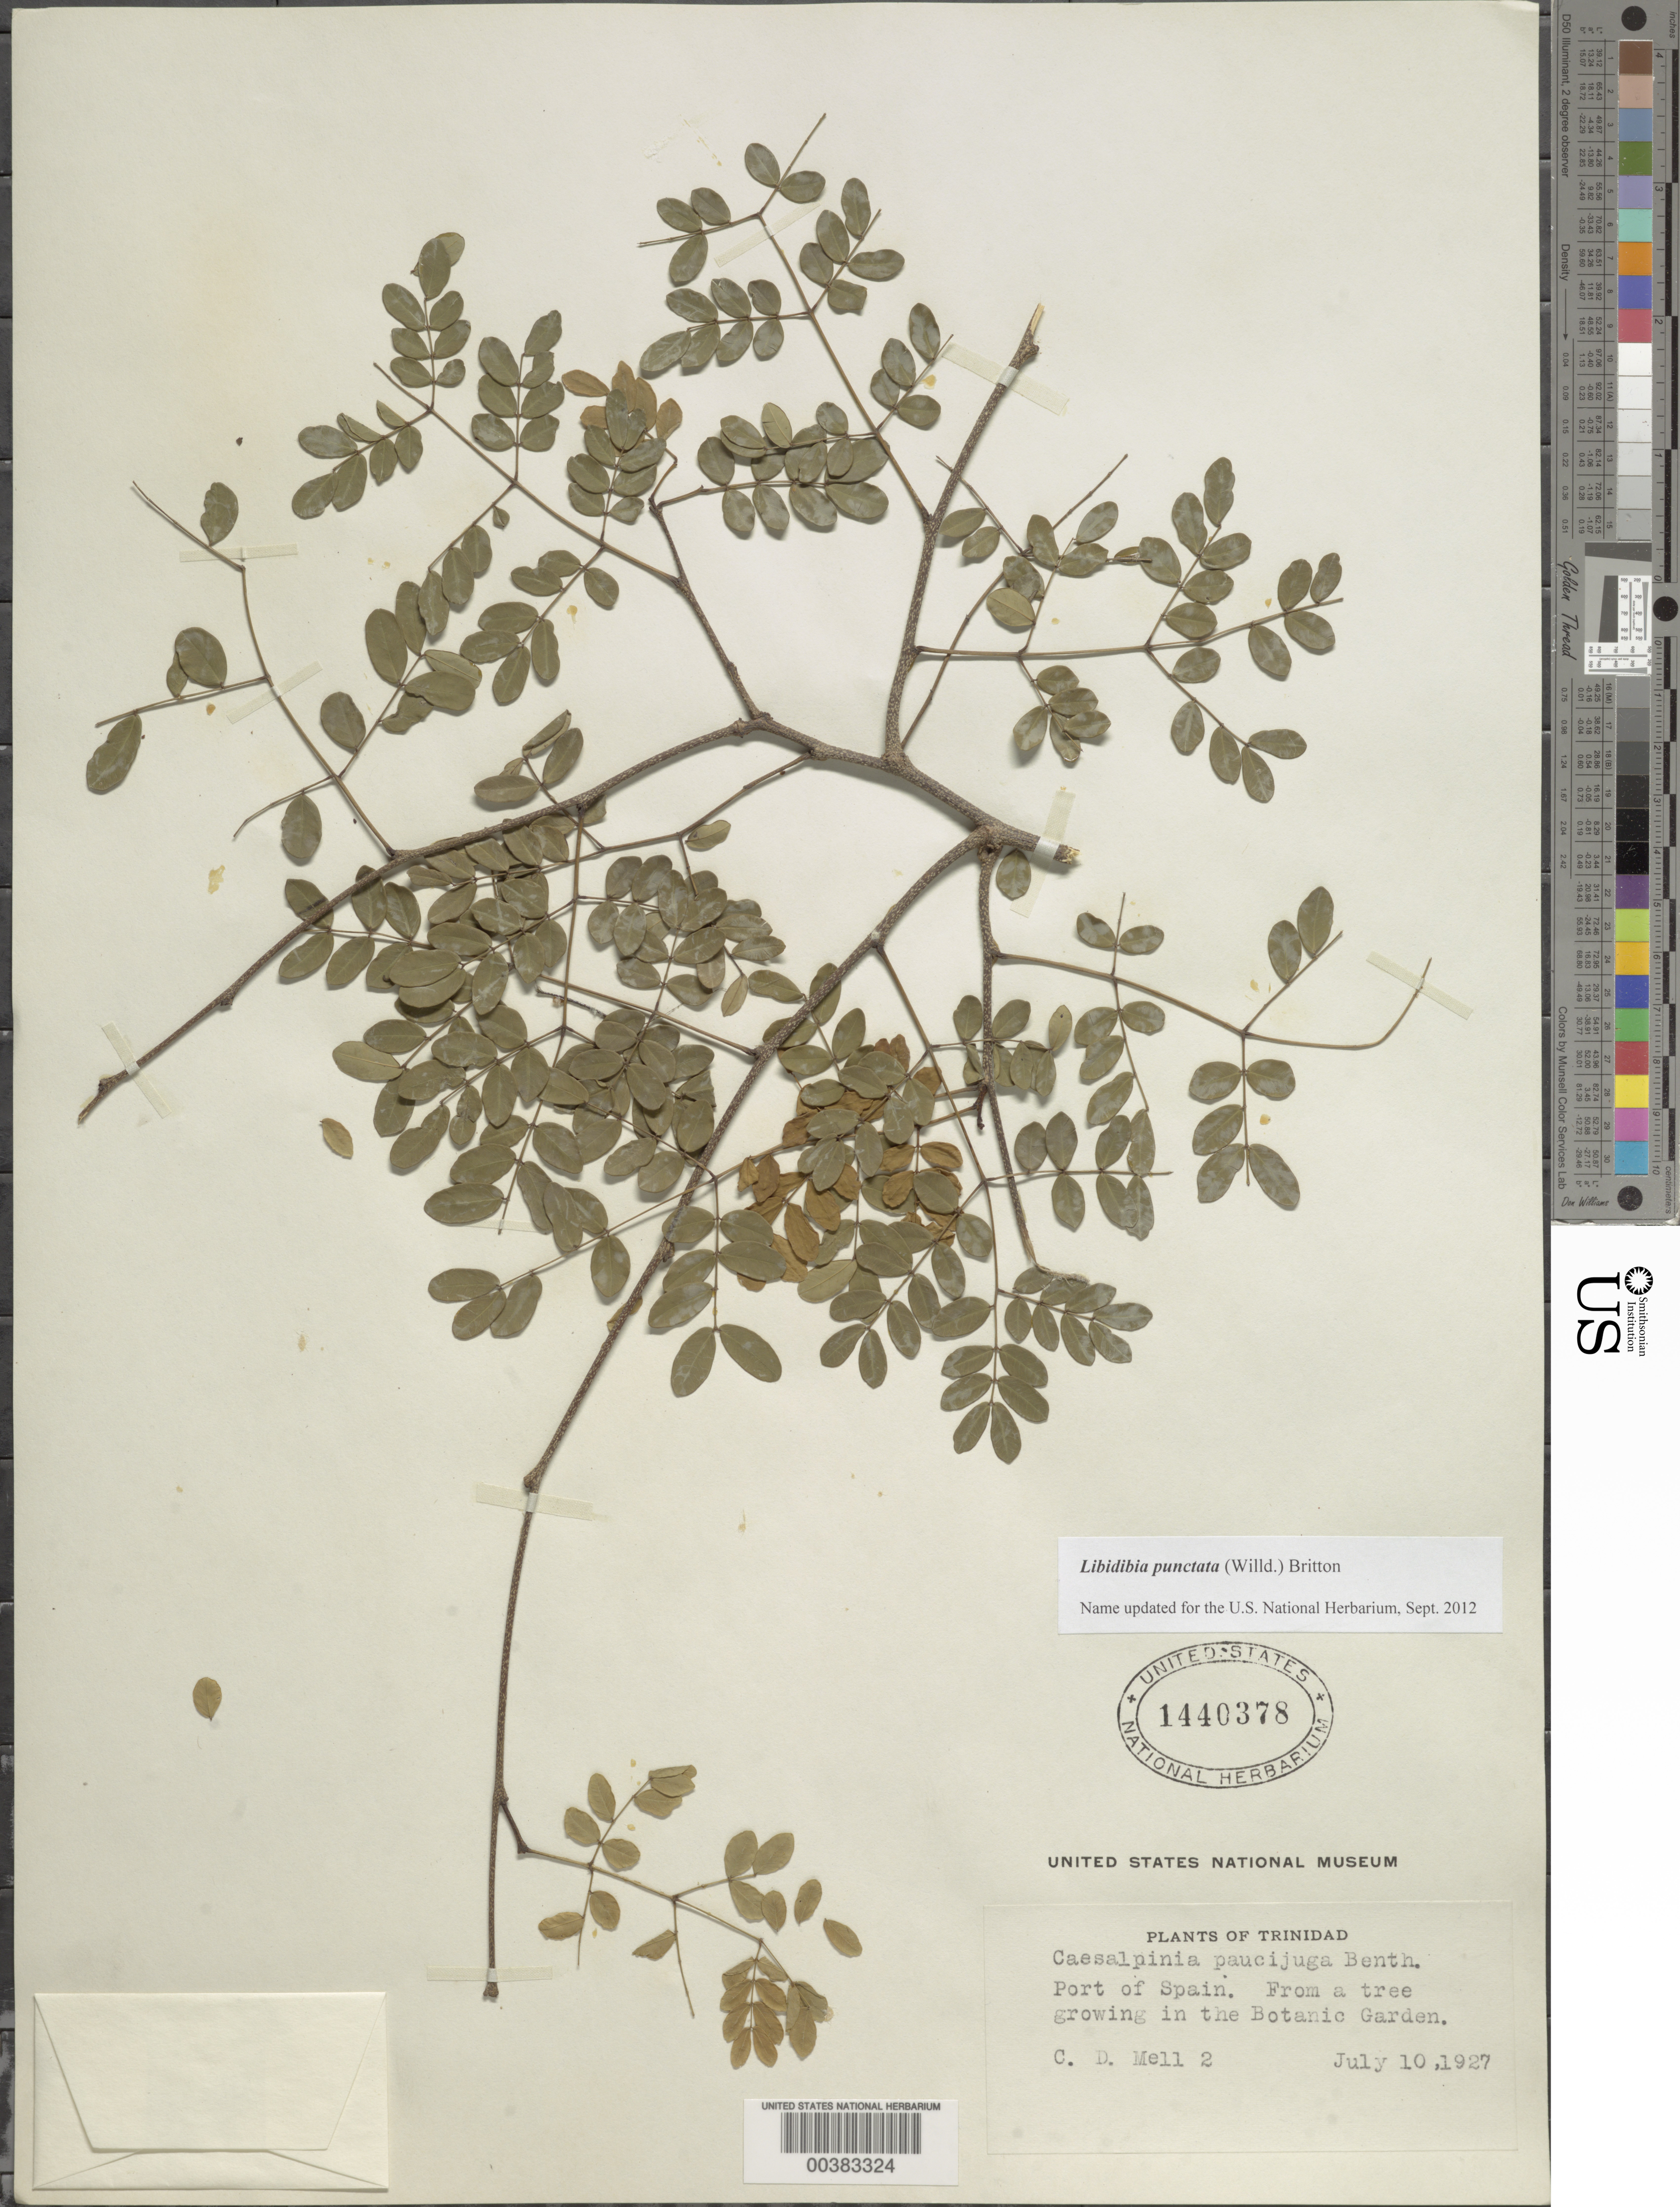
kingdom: Plantae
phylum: Tracheophyta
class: Magnoliopsida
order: Fabales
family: Fabaceae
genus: Libidibia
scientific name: Libidibia punctata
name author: (Willd.) Britton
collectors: C. D. Mell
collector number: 2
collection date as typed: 10 Jul 1927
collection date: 1927-07-10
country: Trinidad and Tobago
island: Trinidad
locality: Botanical garden, port of spain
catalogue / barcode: US 1440378